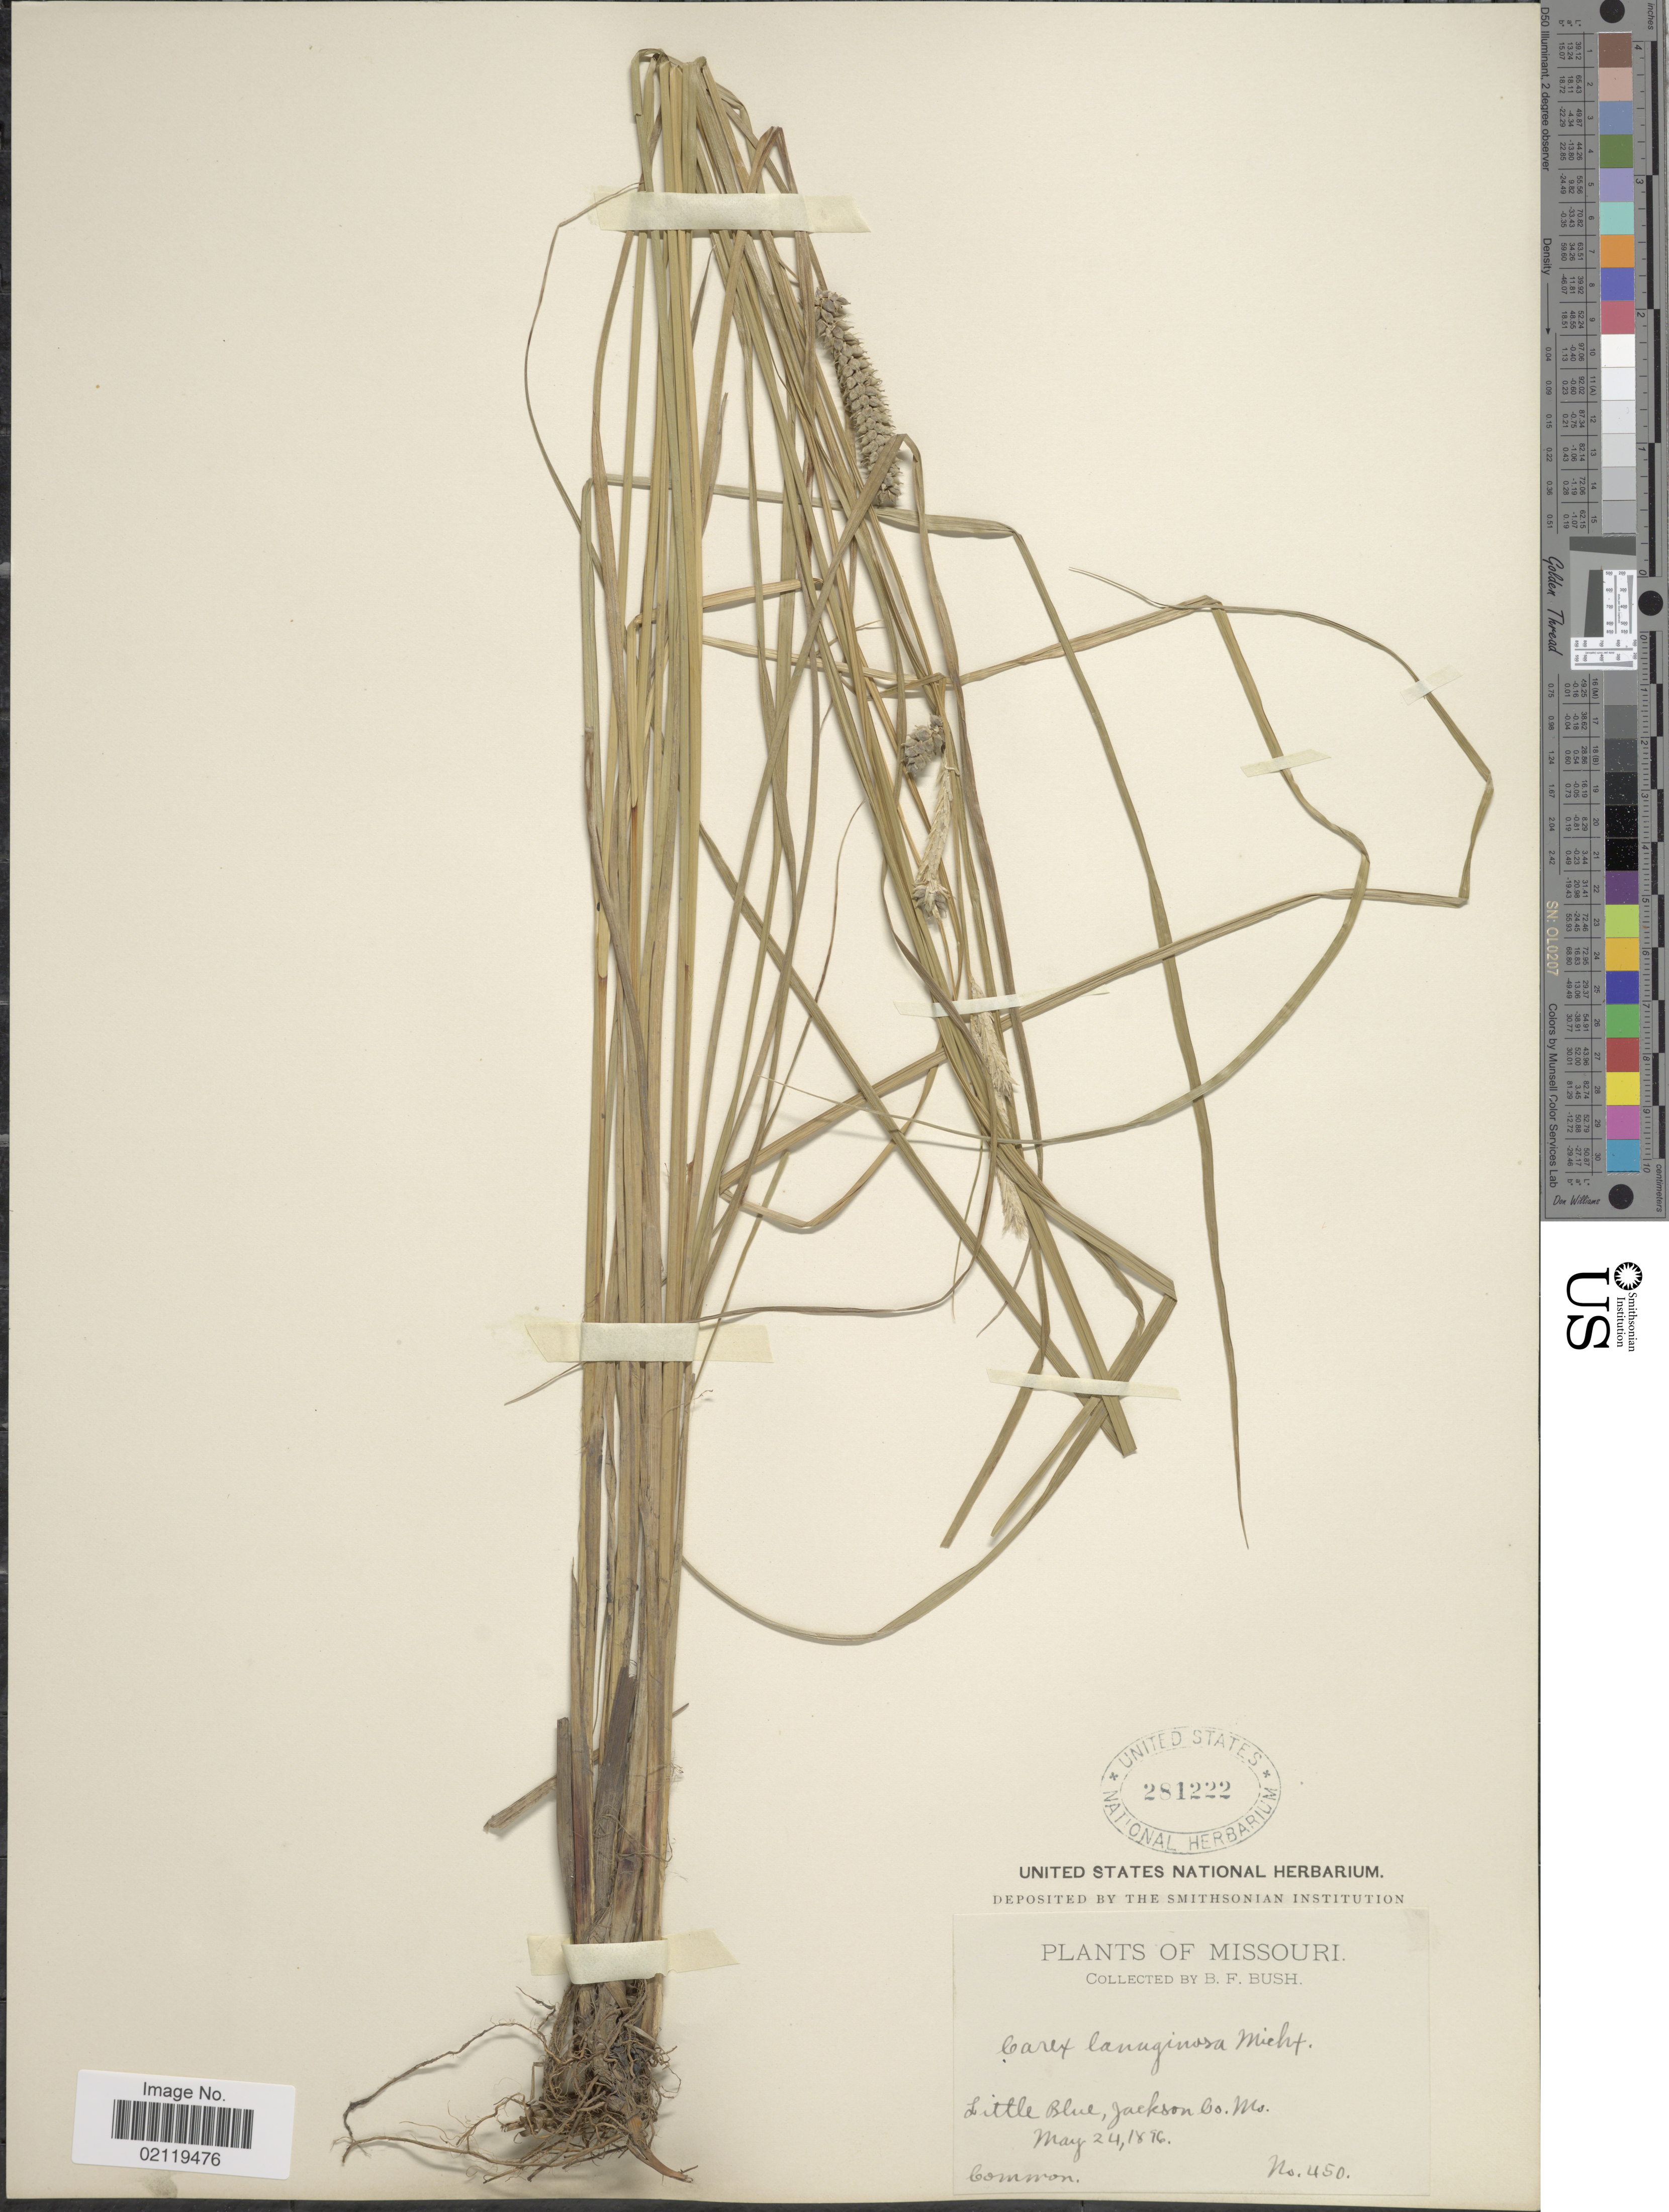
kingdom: Plantae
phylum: Tracheophyta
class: Liliopsida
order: Poales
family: Cyperaceae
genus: Carex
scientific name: Carex pellita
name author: Muhl. ex Willd.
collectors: B. F. Bush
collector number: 450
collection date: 1896-05-24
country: United States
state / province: Missouri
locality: Little Blue, Jackson Co. Mo.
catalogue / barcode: US 281222